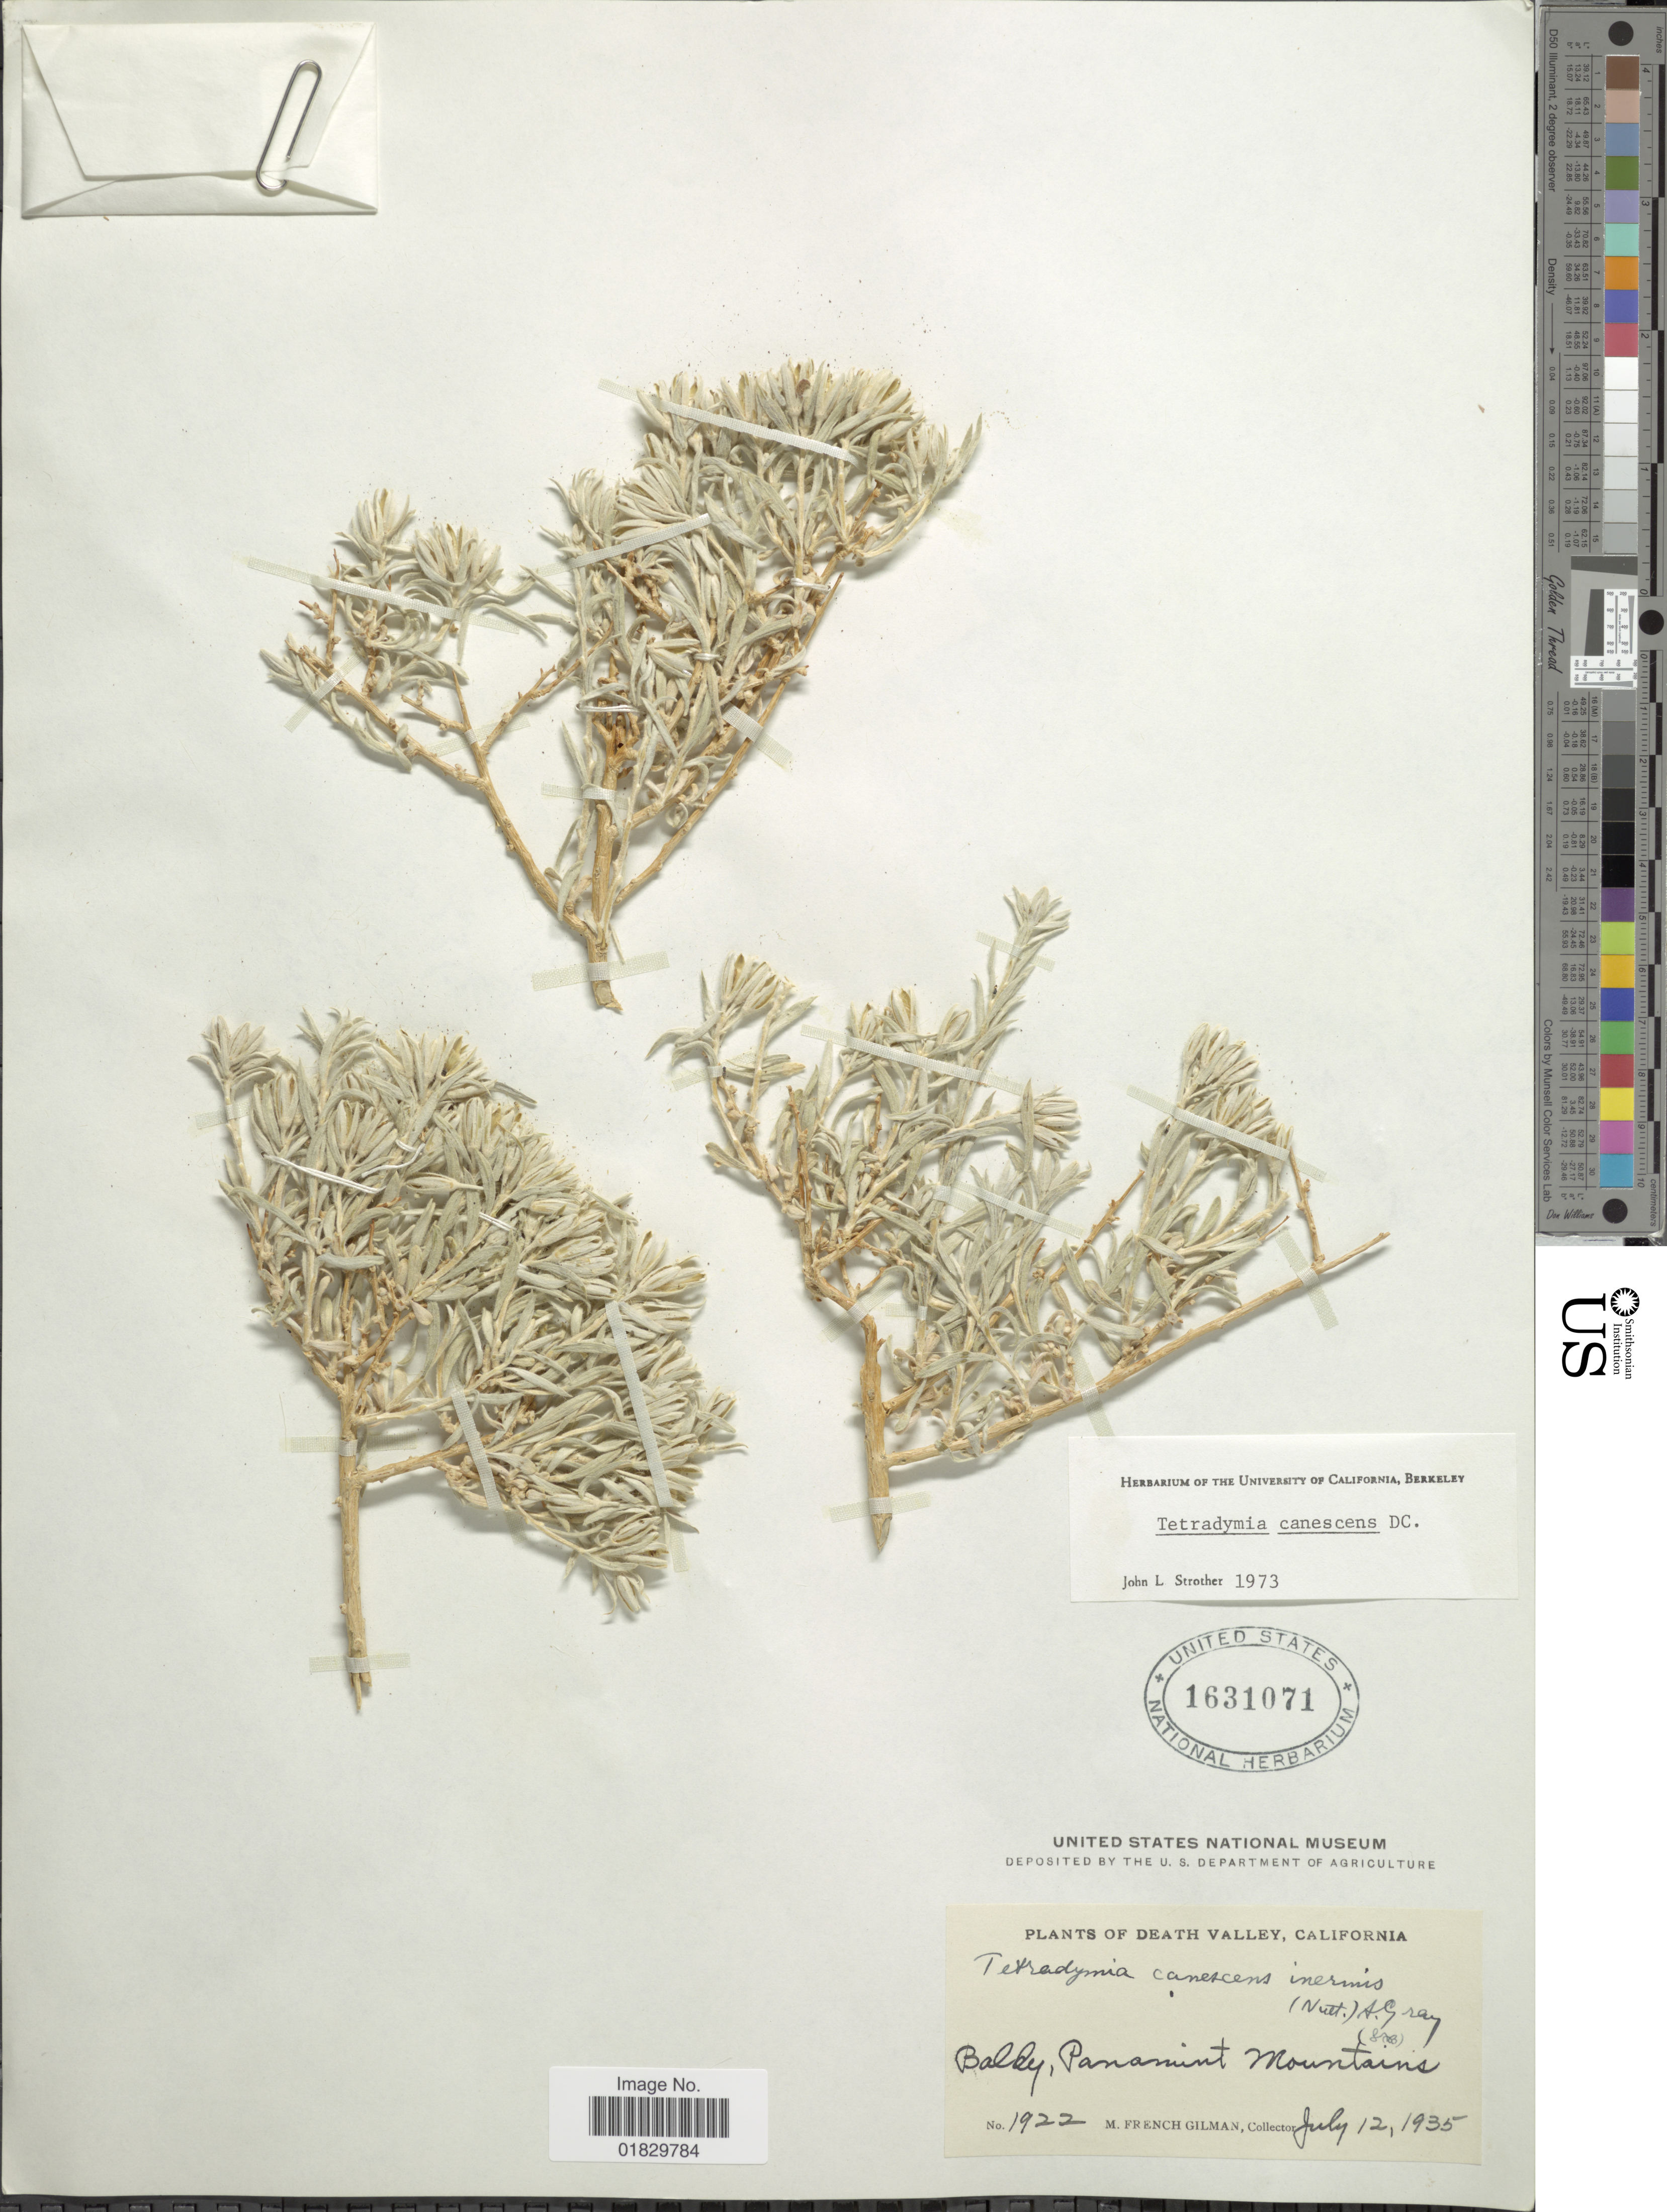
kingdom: Plantae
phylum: Tracheophyta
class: Magnoliopsida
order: Asterales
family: Asteraceae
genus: Tetradymia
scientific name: Tetradymia canescens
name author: DC.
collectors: M. F. Gilman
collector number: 1922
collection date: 1935-07-12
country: United States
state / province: California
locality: Death Valley, California. Baldy, Panamint Mountains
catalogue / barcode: US 1631071